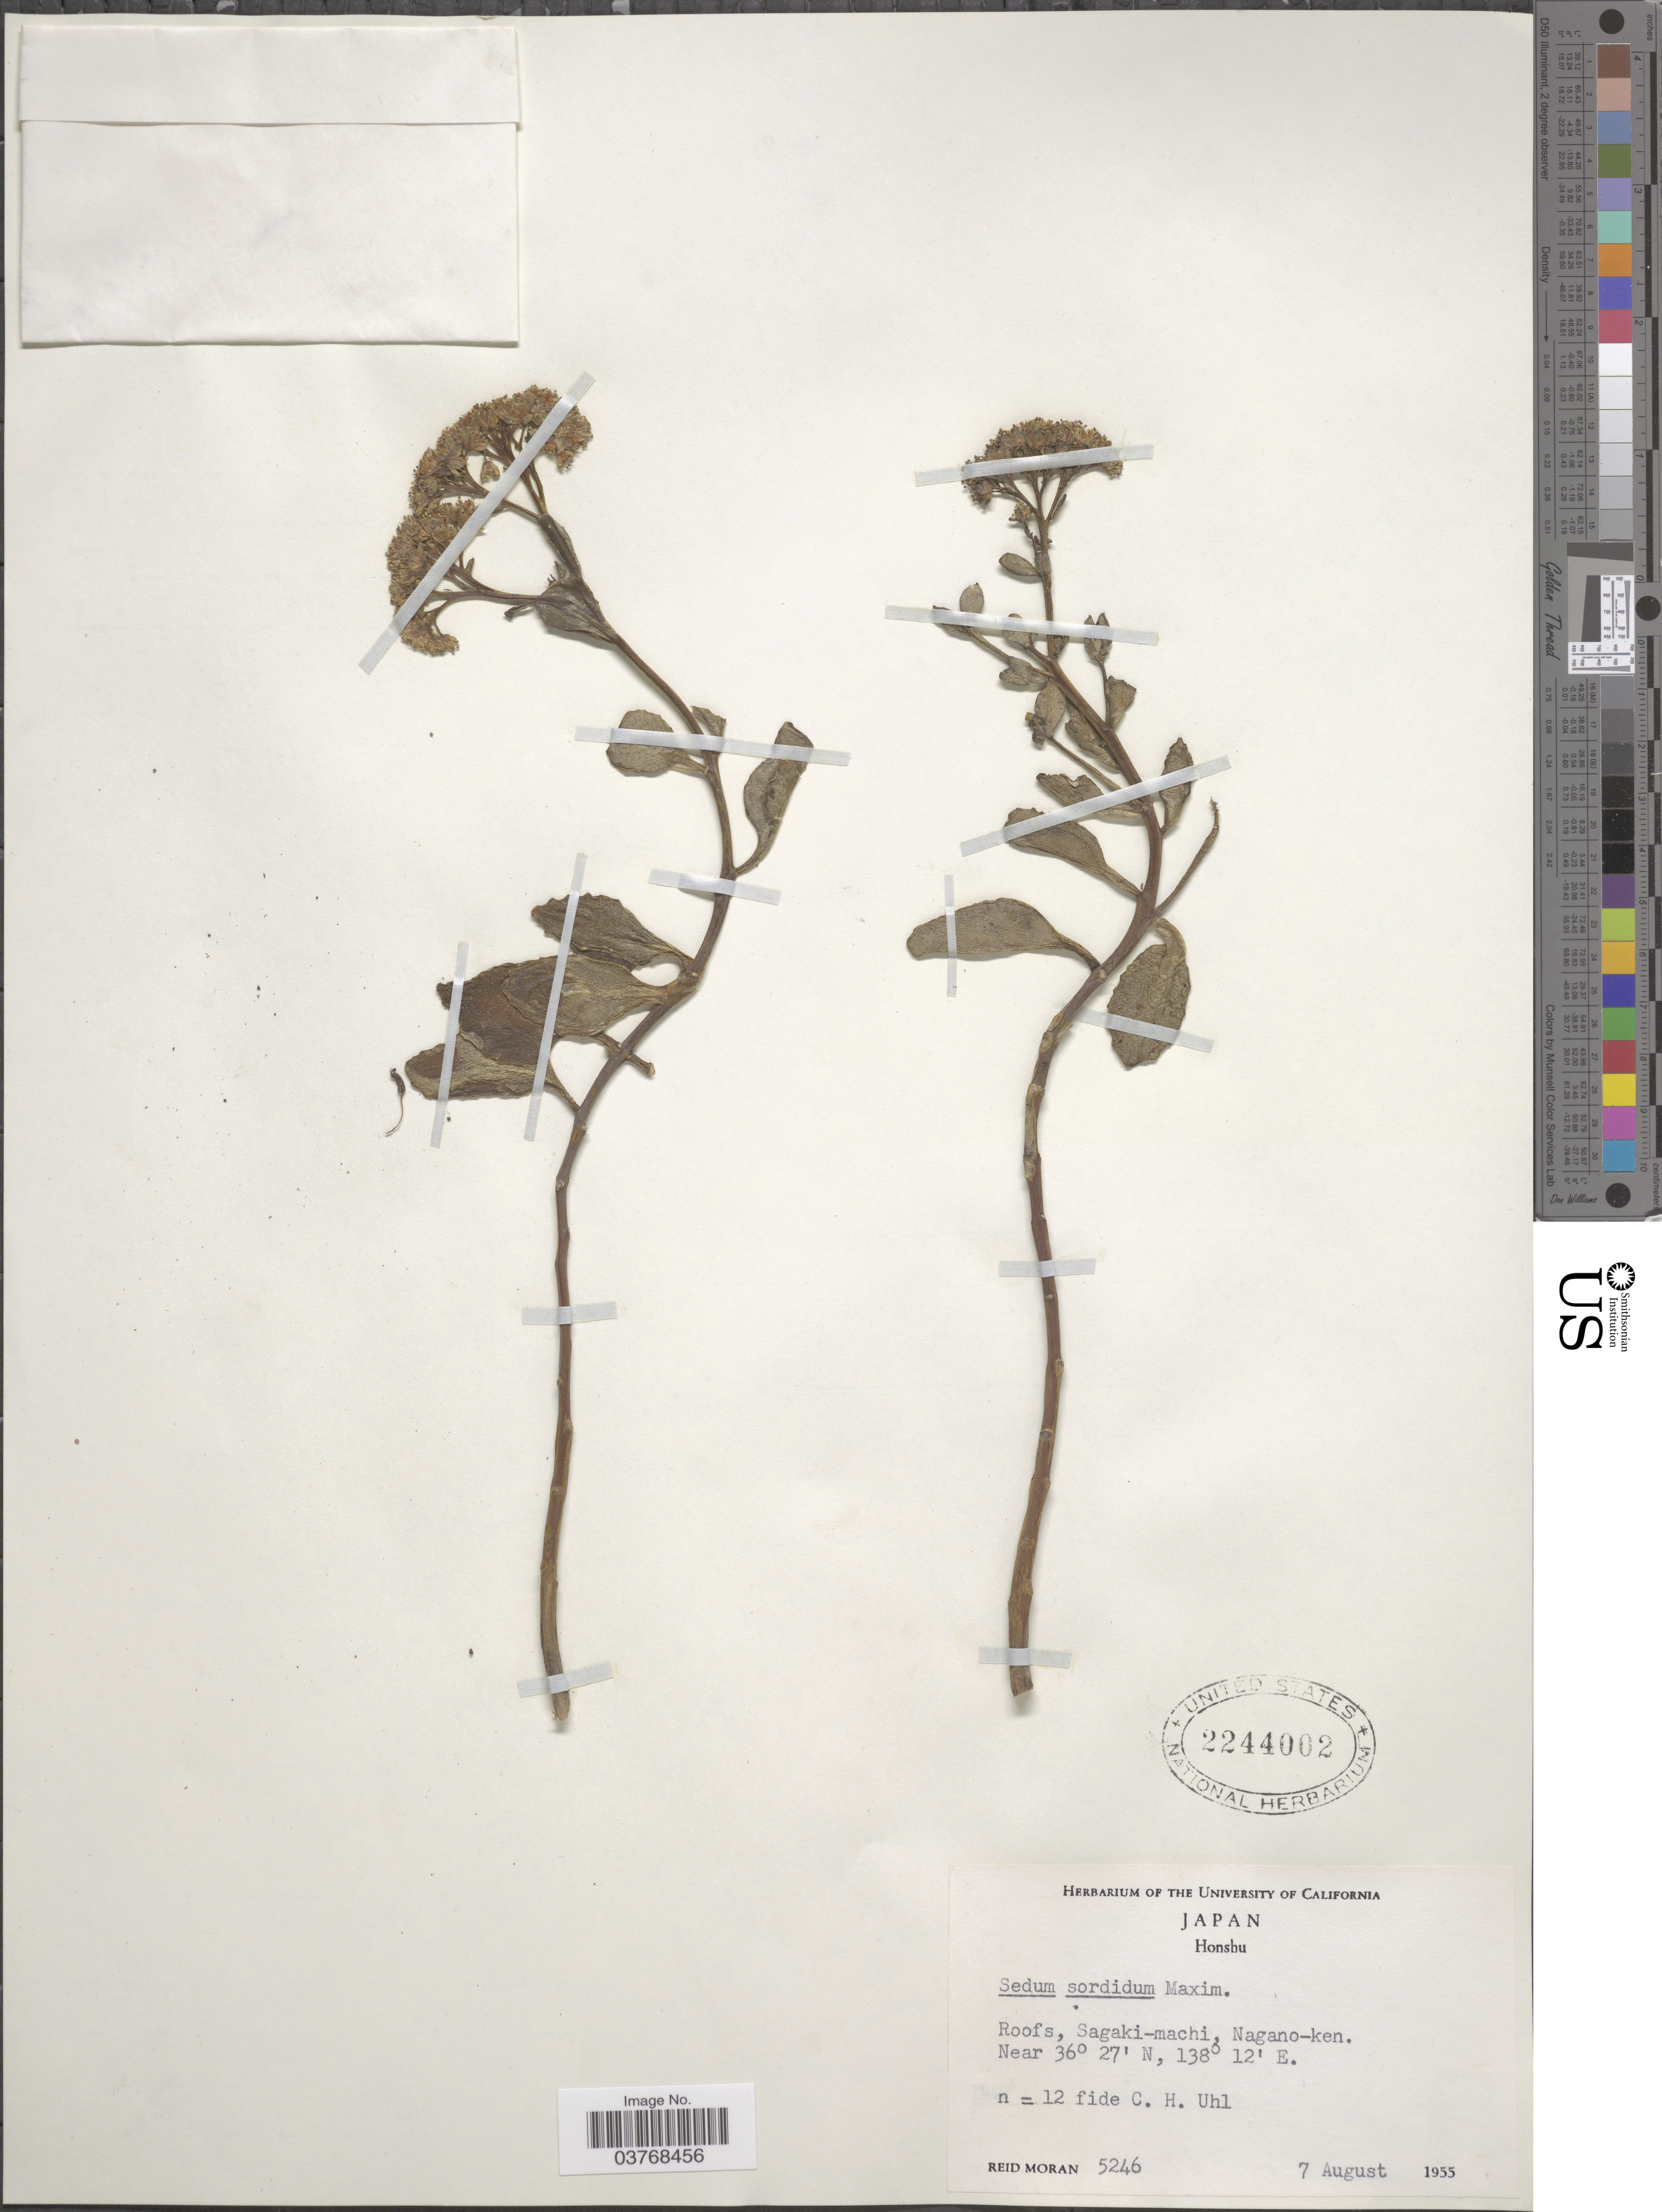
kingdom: Plantae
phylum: Tracheophyta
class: Magnoliopsida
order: Saxifragales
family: Crassulaceae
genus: Hylotelephium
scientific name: Hylotelephium sordidum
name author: (Maxim.) H. Ohba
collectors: R. Moran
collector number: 5246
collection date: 1955-08-07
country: Japan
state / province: Nagano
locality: Honshu. Roofs, Sagaki-machi. Nagano-ken.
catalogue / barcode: US 2244002